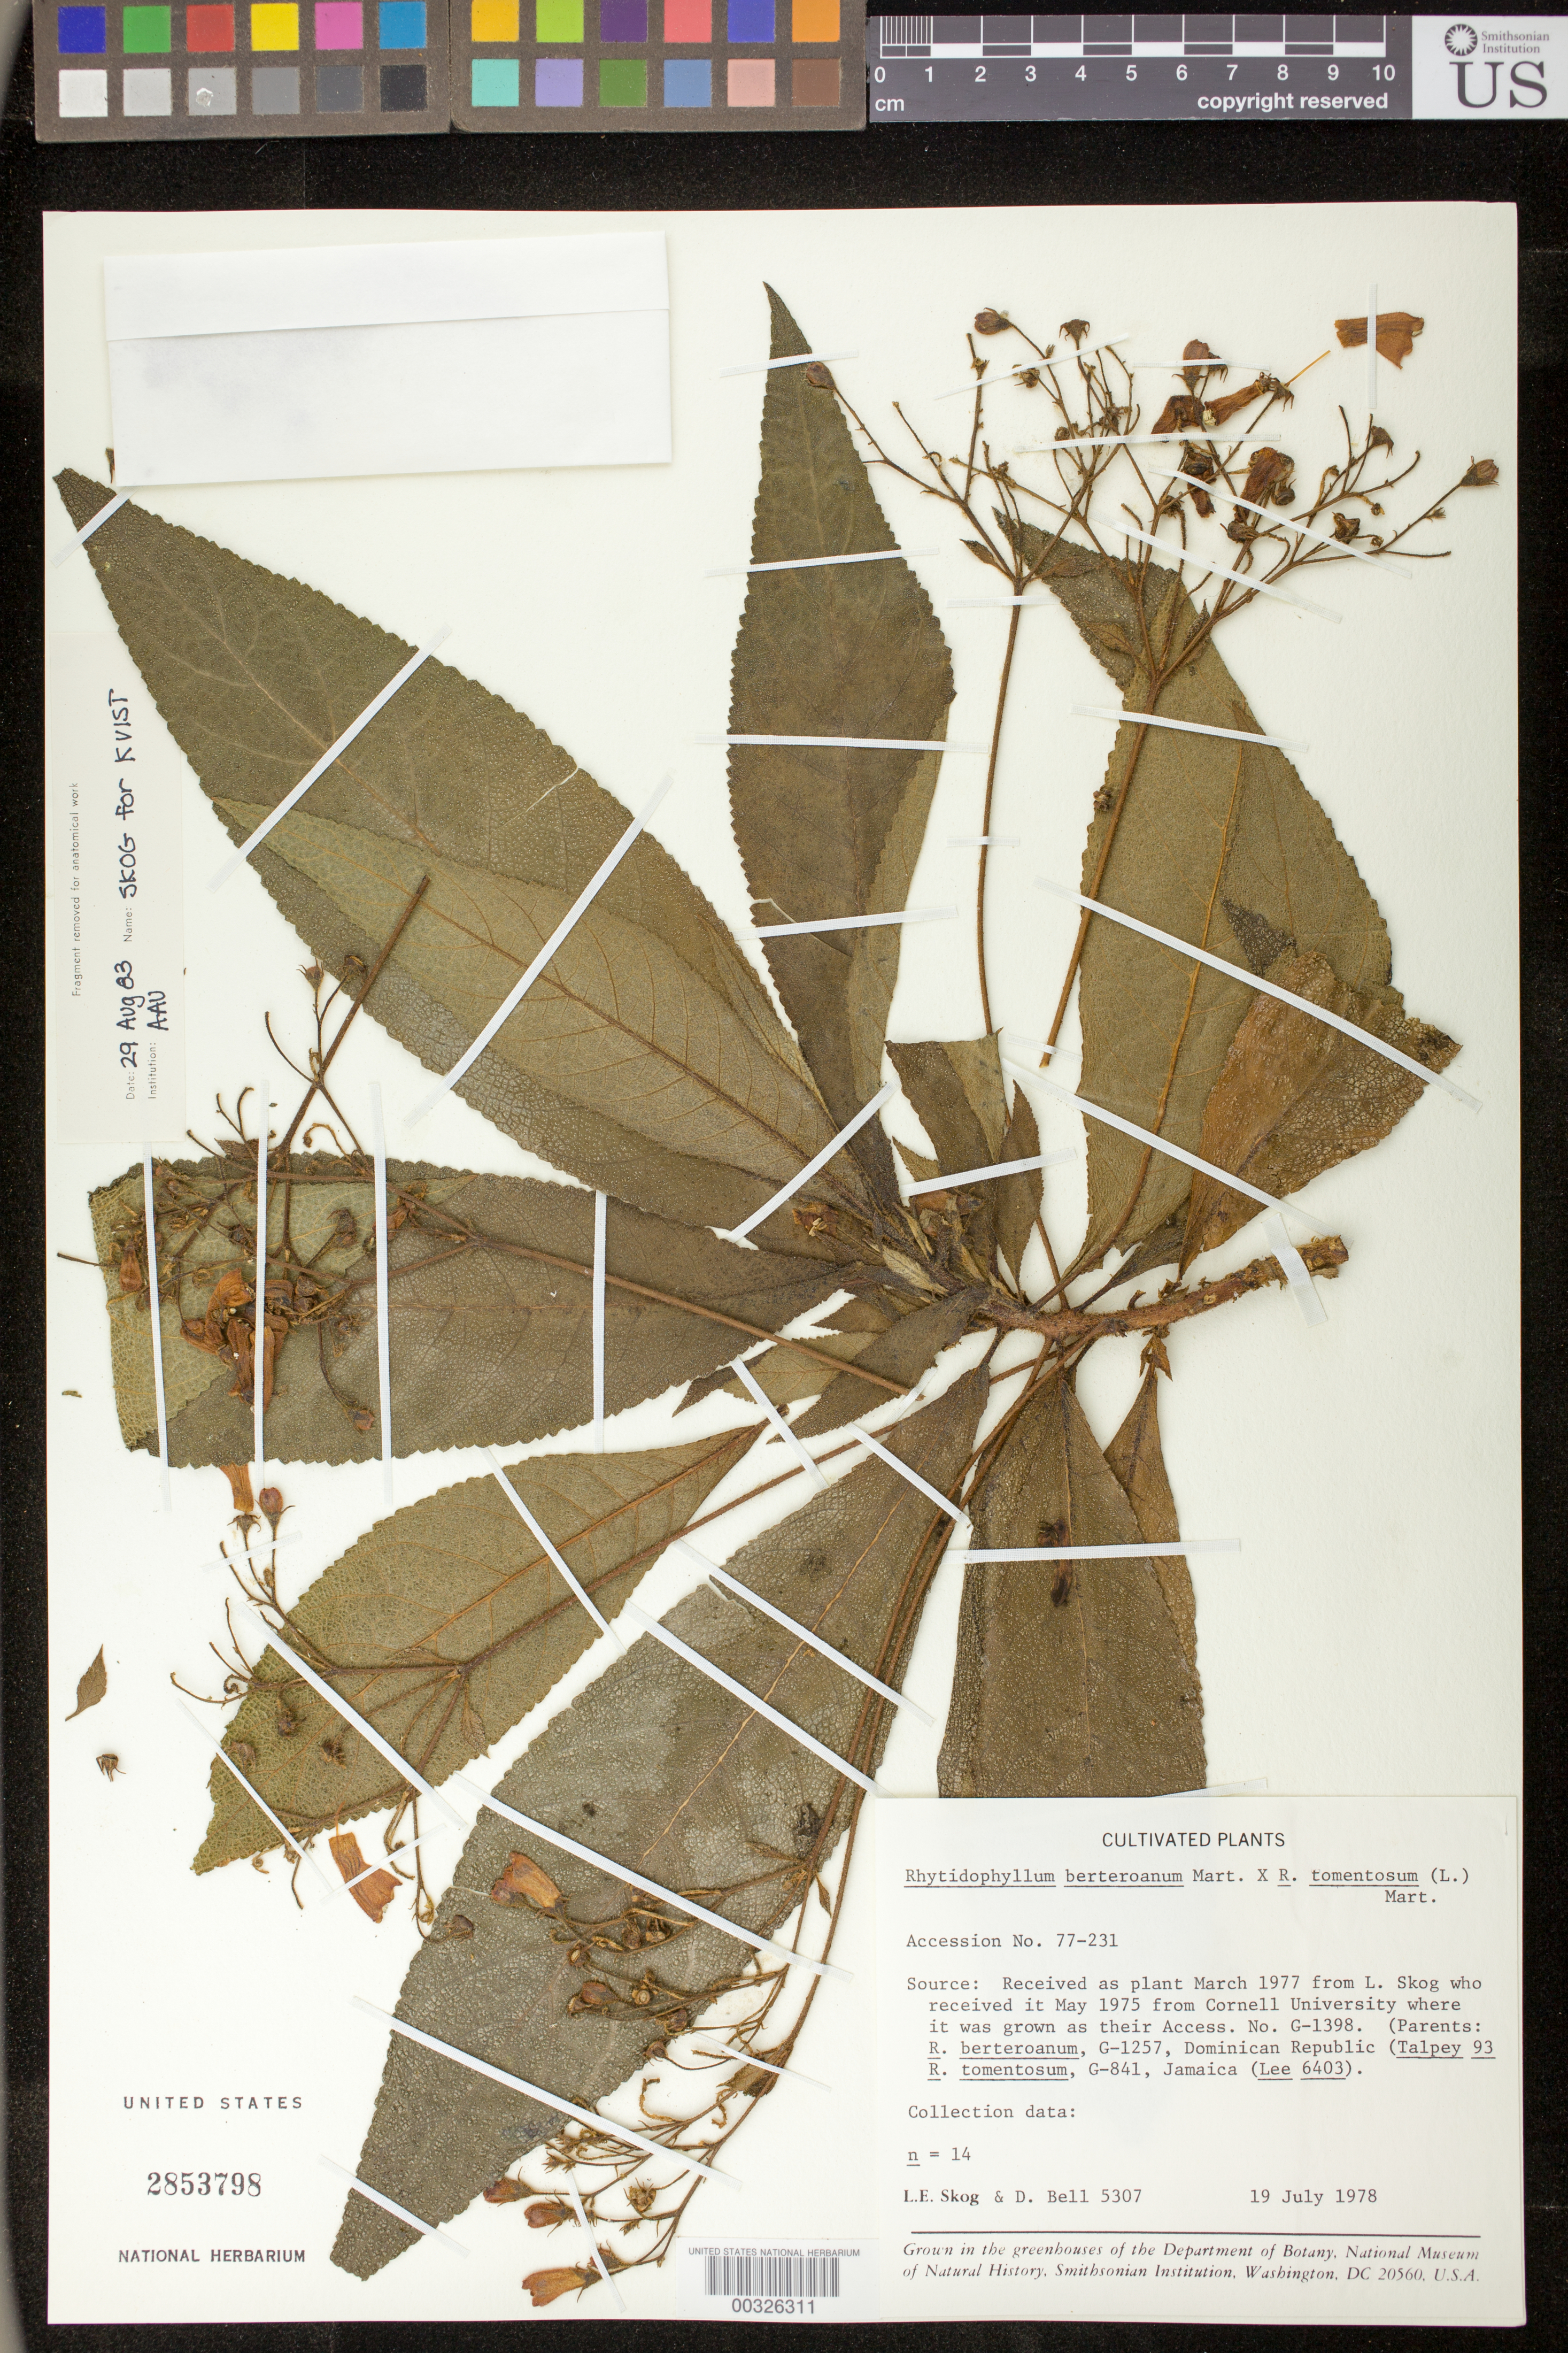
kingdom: Plantae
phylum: Tracheophyta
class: Magnoliopsida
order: Lamiales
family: Gesneriaceae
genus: Rhytidophyllum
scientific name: Rhytidophyllum hybrid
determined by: Skog, Laurence E.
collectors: L. E. Skog & D. A. Bell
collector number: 5307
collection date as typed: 19 Jul 1978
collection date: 1978-07-19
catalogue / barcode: US 2853798